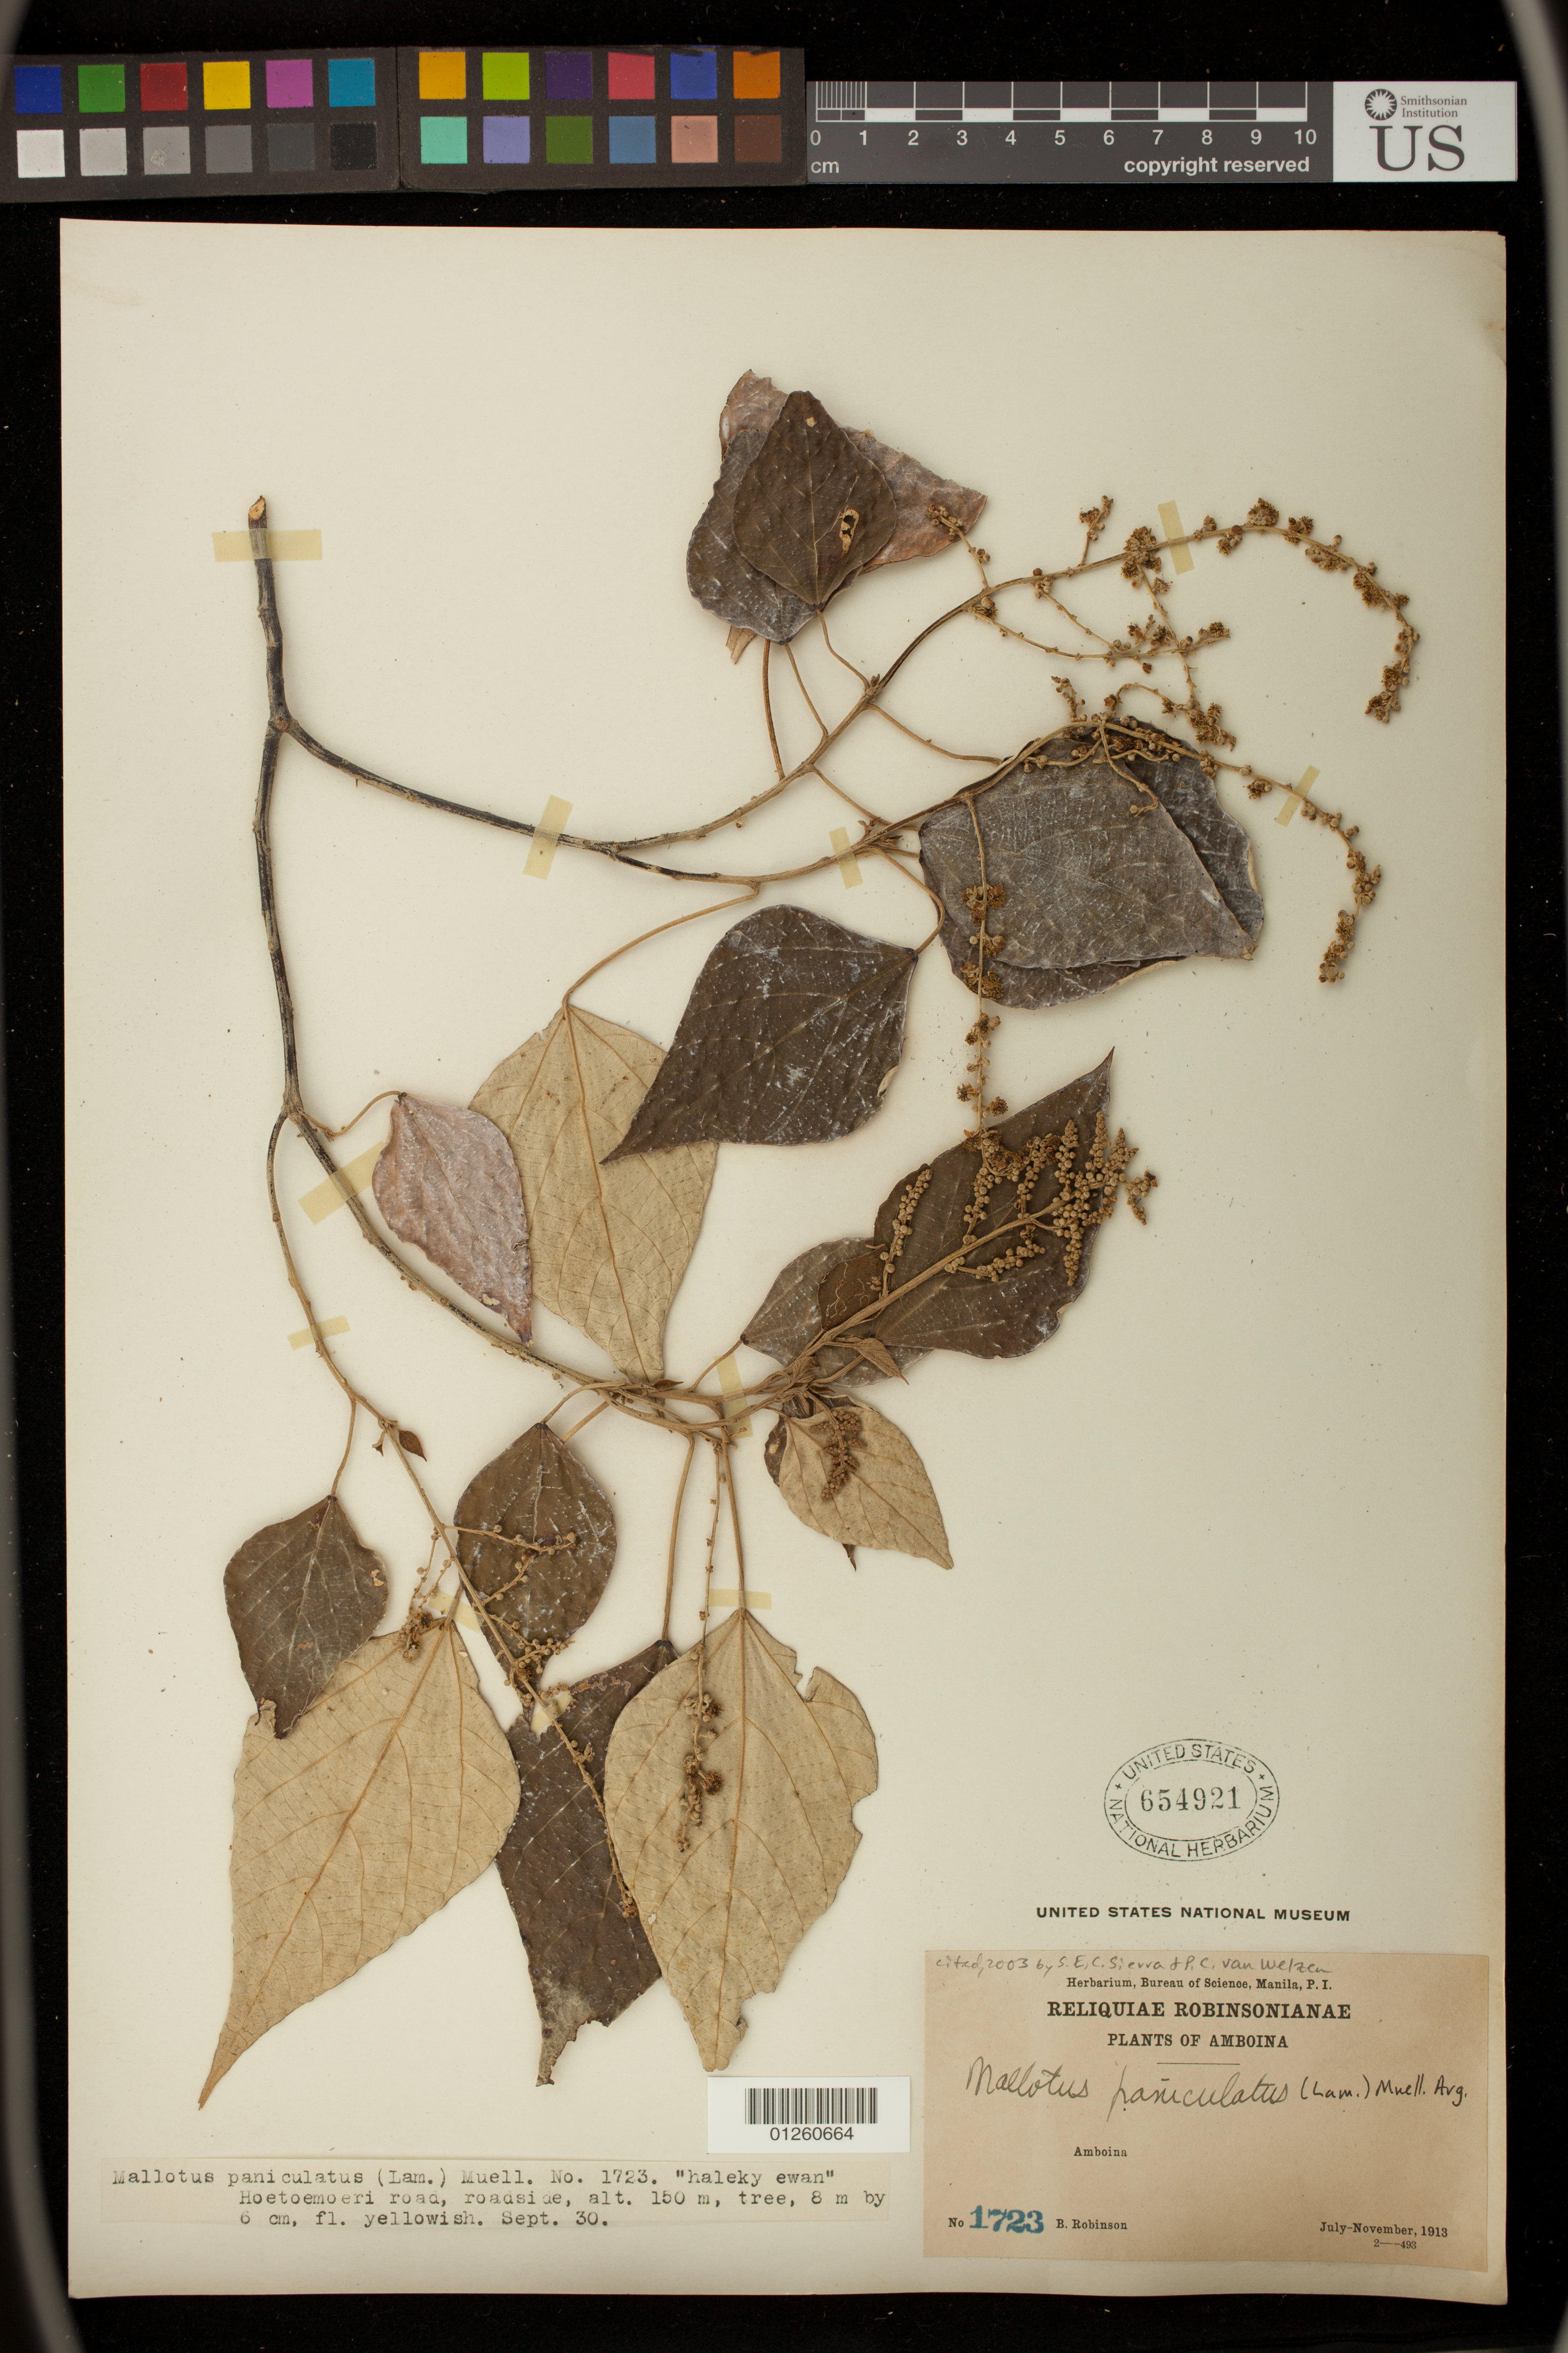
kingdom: Plantae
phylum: Tracheophyta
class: Magnoliopsida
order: Malpighiales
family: Euphorbiaceae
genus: Mallotus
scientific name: Mallotus paniculatus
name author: (Lam.) Müll. Arg.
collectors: B. Robinson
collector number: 1723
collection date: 1913-07/1913-11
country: Indonesia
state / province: Maluku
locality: Amboina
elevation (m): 150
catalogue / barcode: US 654921